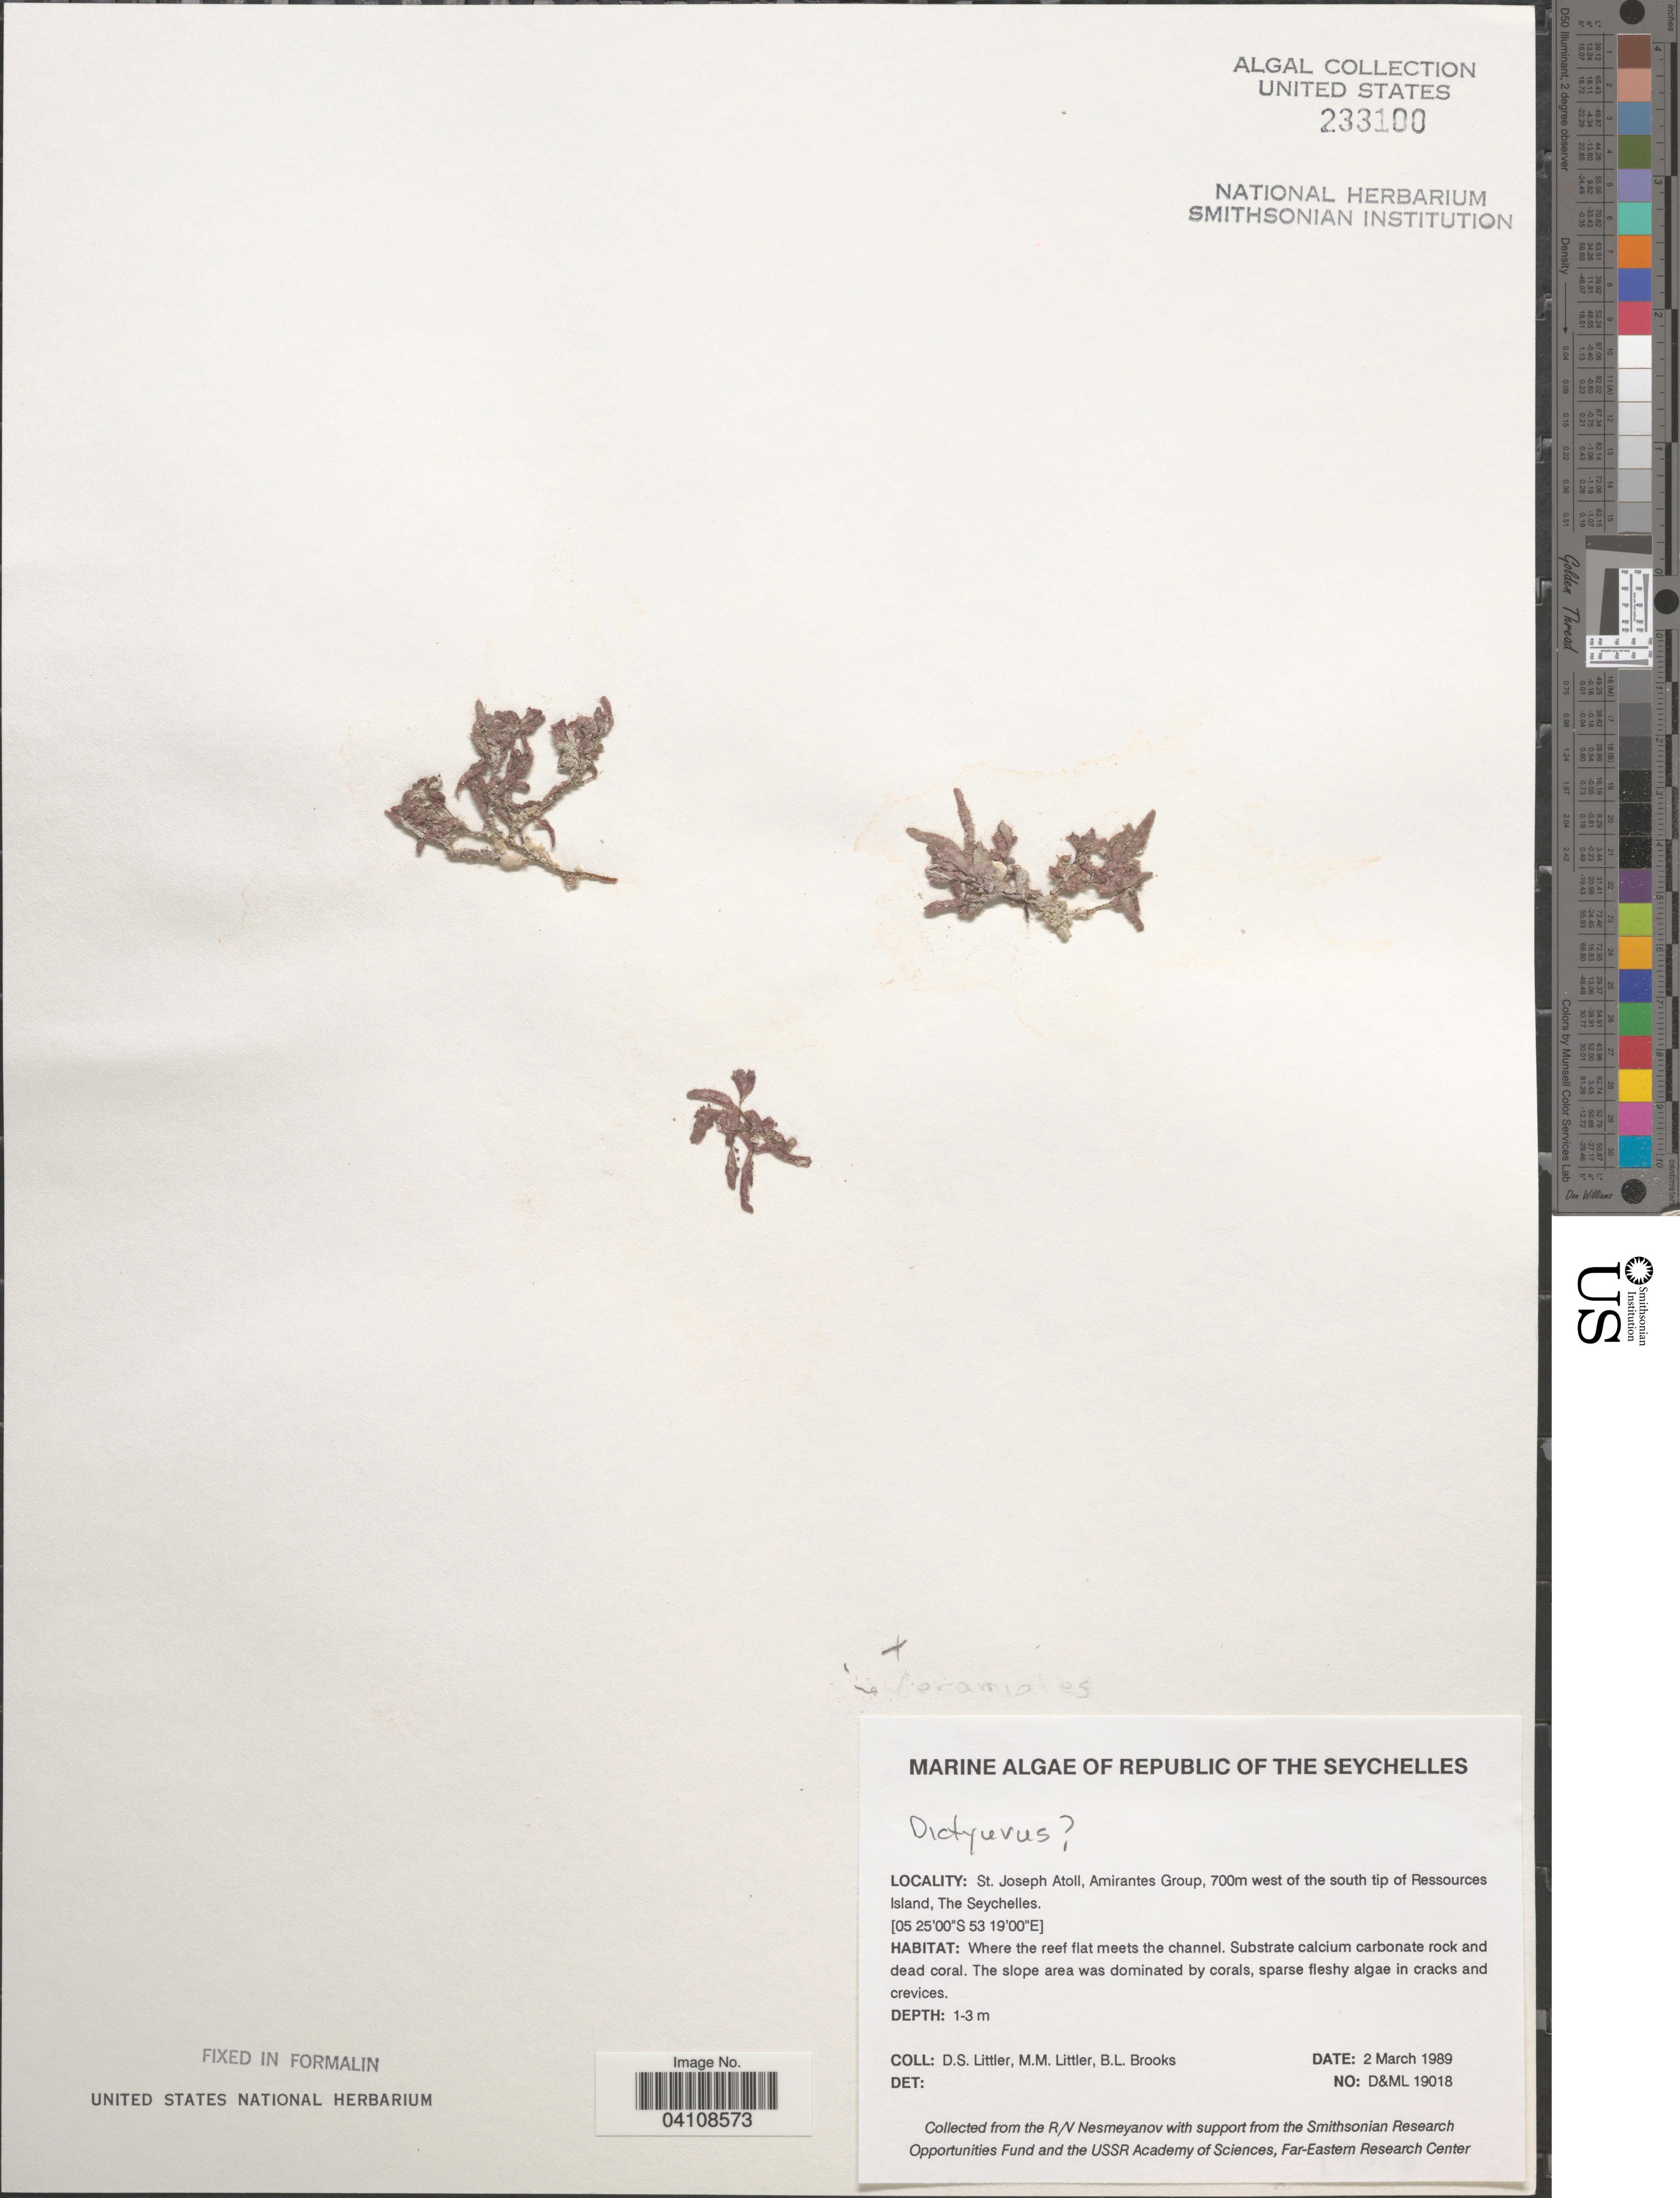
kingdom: Plantae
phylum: Rhodophyta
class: Florideophyceae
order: Ceramiales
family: Dasyaceae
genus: Dictyurus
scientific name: Dictyurus sp.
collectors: D. S. Littler & B. Brooks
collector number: D&ML19018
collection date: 1989-03-02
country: Seychelles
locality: Republic of The Seychelles. St. Joseph Atoll, Amirantes Group. 700m west of the south tip of Ressources Island. Where the reef flat meets the channel.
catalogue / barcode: US 233100